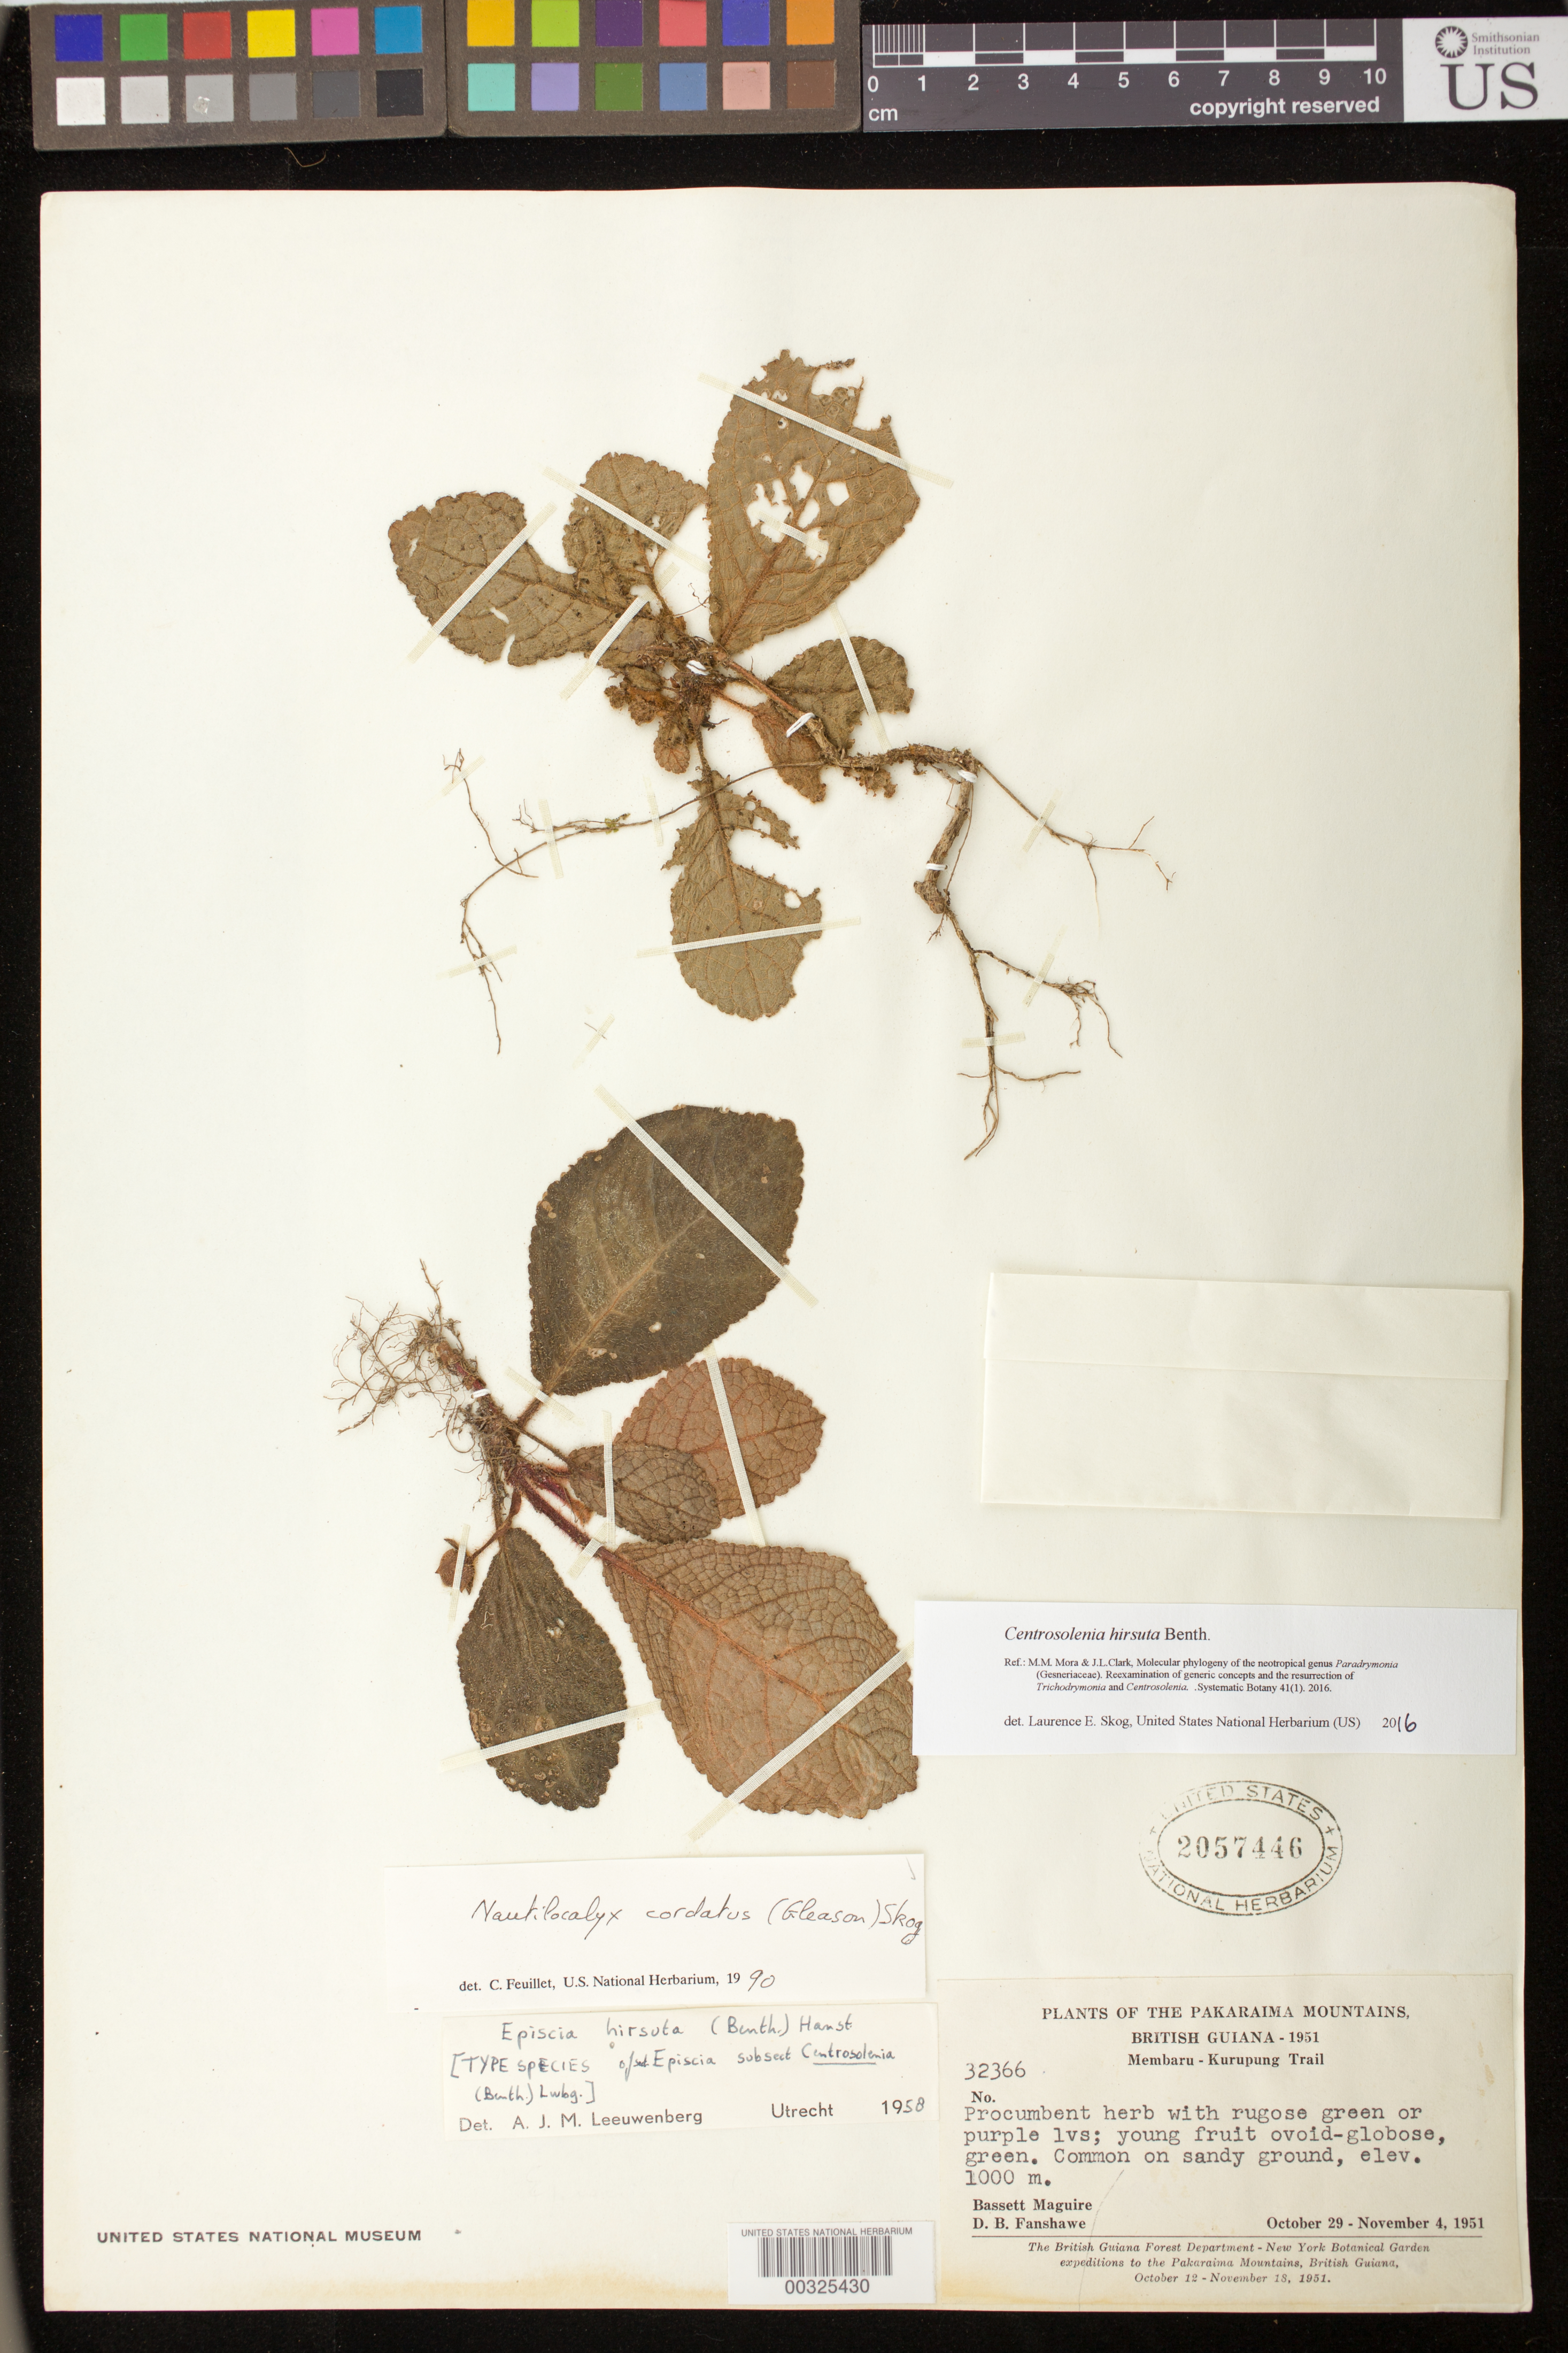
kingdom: Plantae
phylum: Tracheophyta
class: Magnoliopsida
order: Lamiales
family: Gesneriaceae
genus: Centrosolenia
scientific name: Centrosolenia hirsuta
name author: Benth.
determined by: Skog, Laurence E.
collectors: B. Maguire & D. B. Fanshawe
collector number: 32366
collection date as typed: Oct-Nov 1951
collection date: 1951-10/1951-11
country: Guyana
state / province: Cuyuni-Mazaruni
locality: Membaru - Kurupung trail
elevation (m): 1000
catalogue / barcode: US 2057446